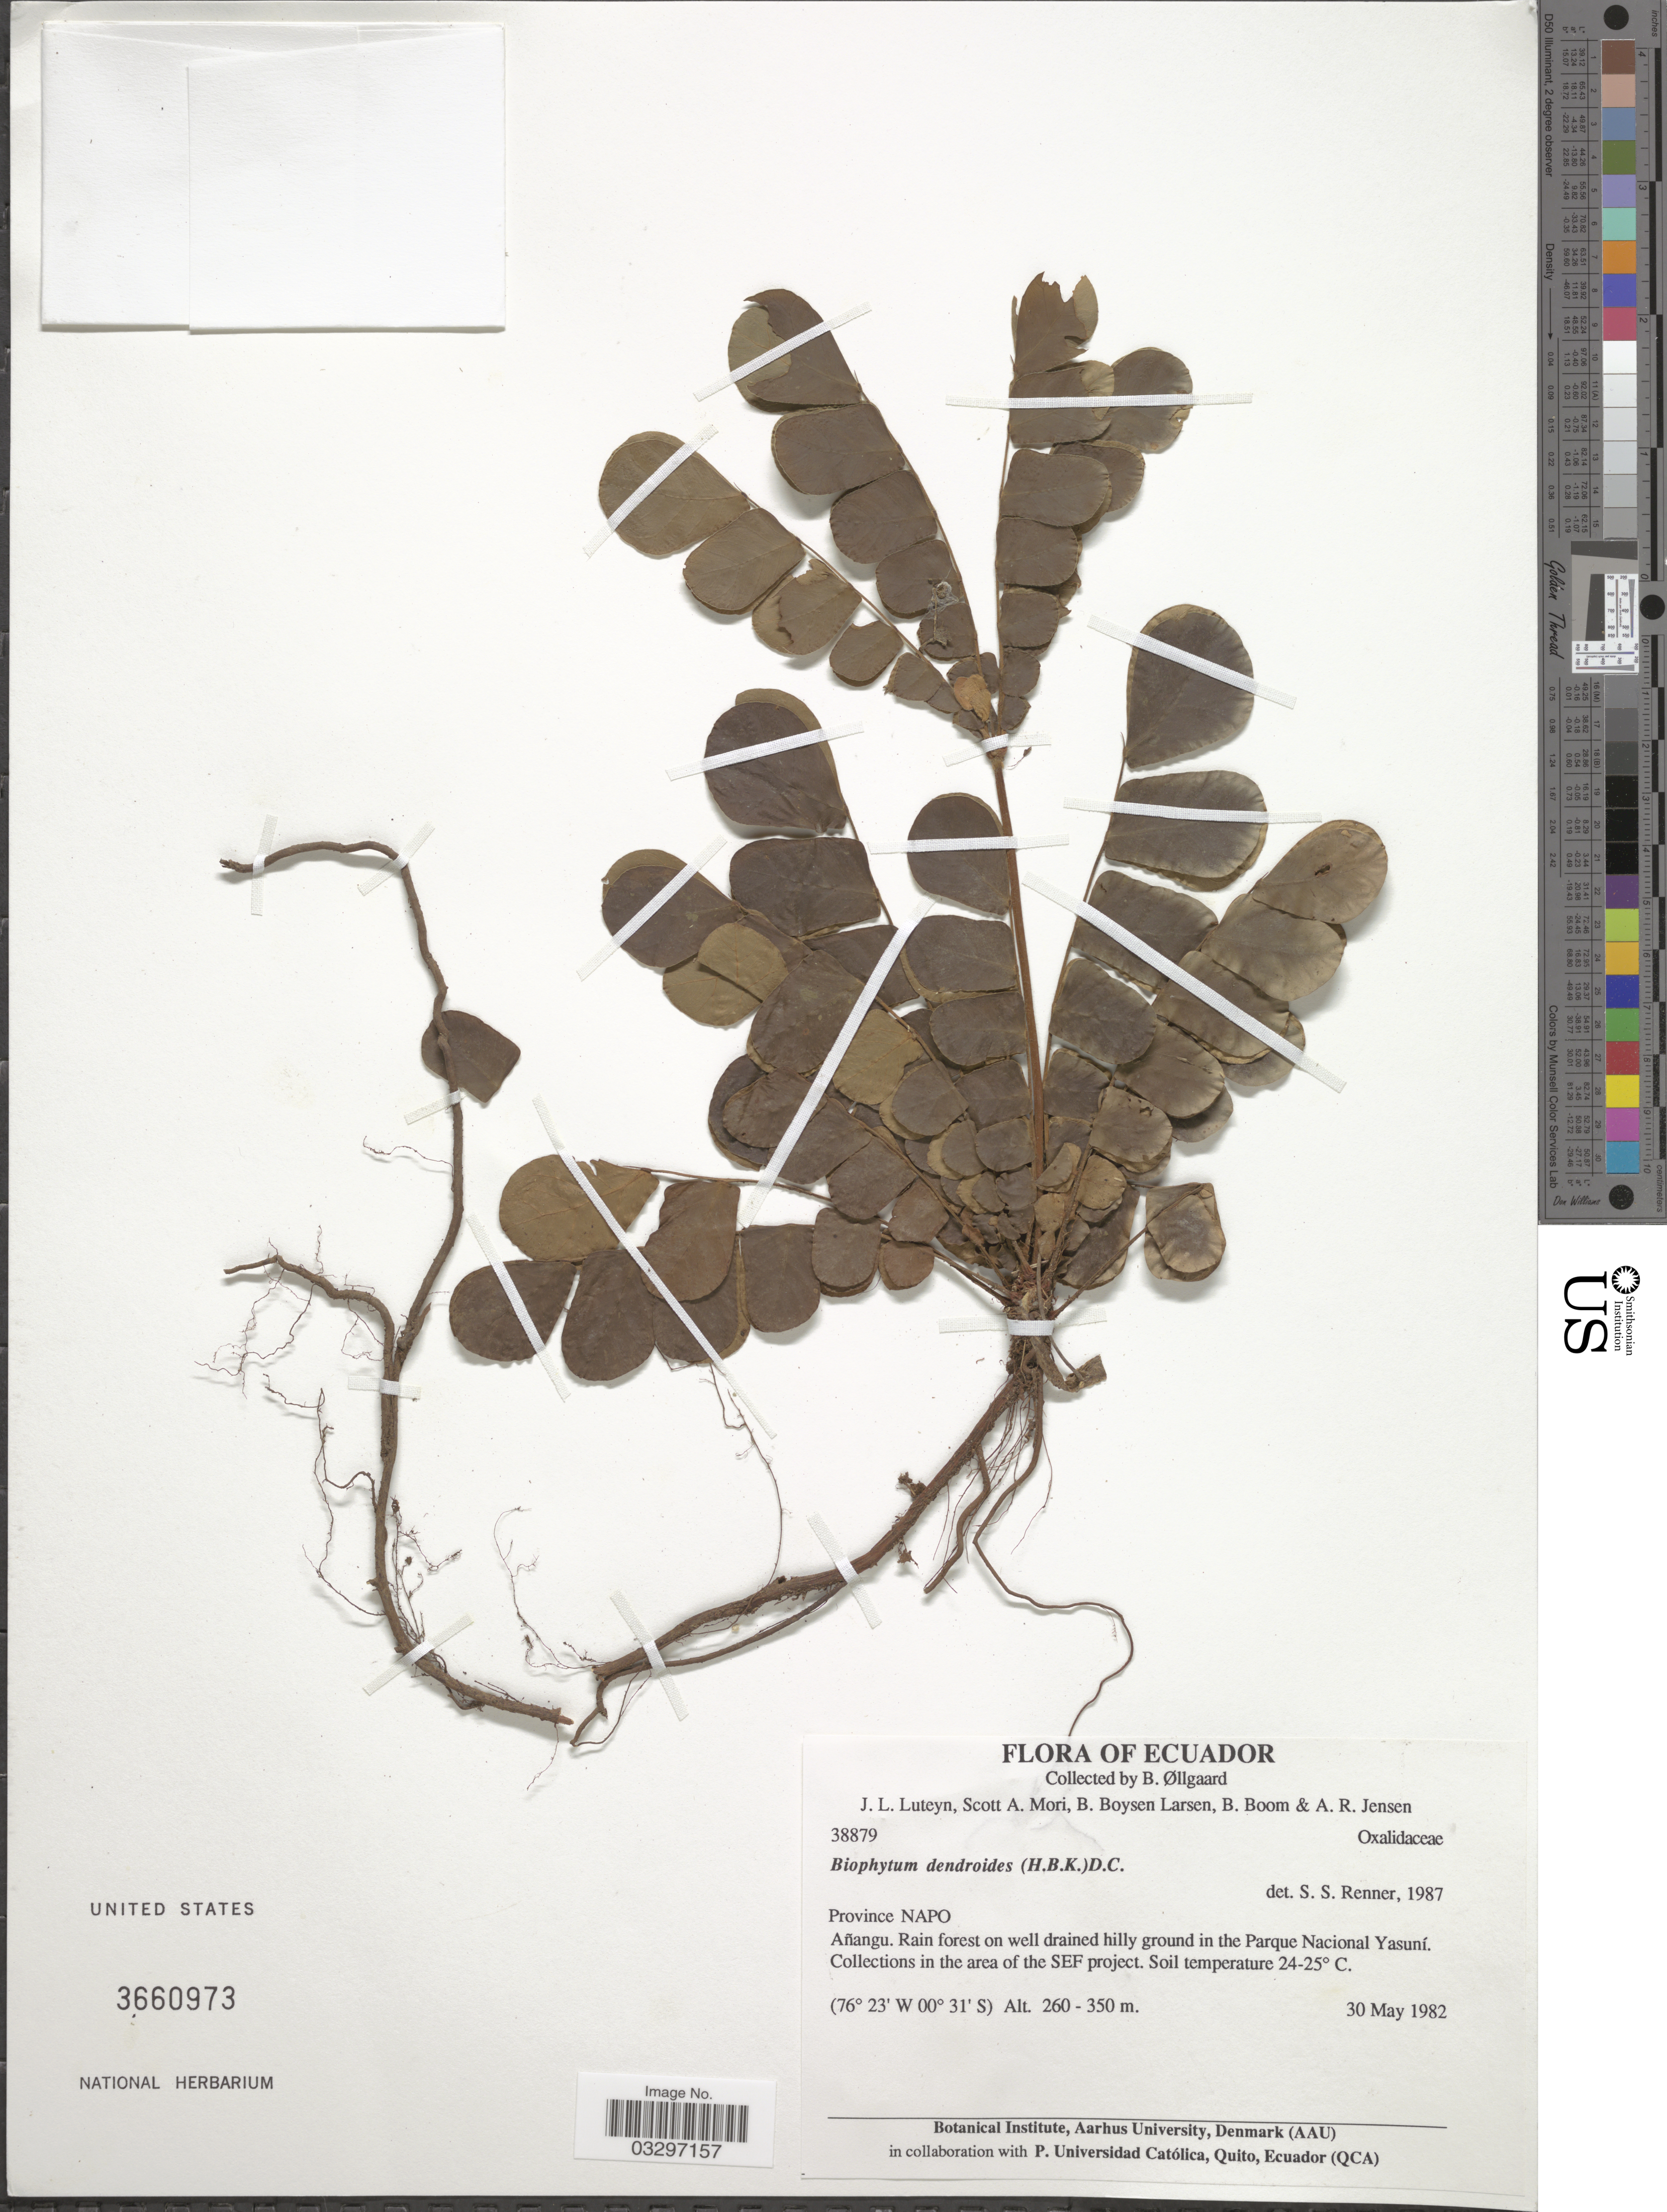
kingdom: Plantae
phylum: Tracheophyta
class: Magnoliopsida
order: Oxalidales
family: Oxalidaceae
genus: Biophytum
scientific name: Biophytum somnians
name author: (Mart. ex Zucc.) G. Don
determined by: Sidwell, K., (BM), The Natural History Museum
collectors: B. Øllgaard, J. Luteyn, S. Mori, B. Boysen Larsen & et al.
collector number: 38879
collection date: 1982-05-30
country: Ecuador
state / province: Napo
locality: Añangu. Rain forest on well drained hilly ground in the Parque Nacional Yasuní.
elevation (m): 260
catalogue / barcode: US 3660973